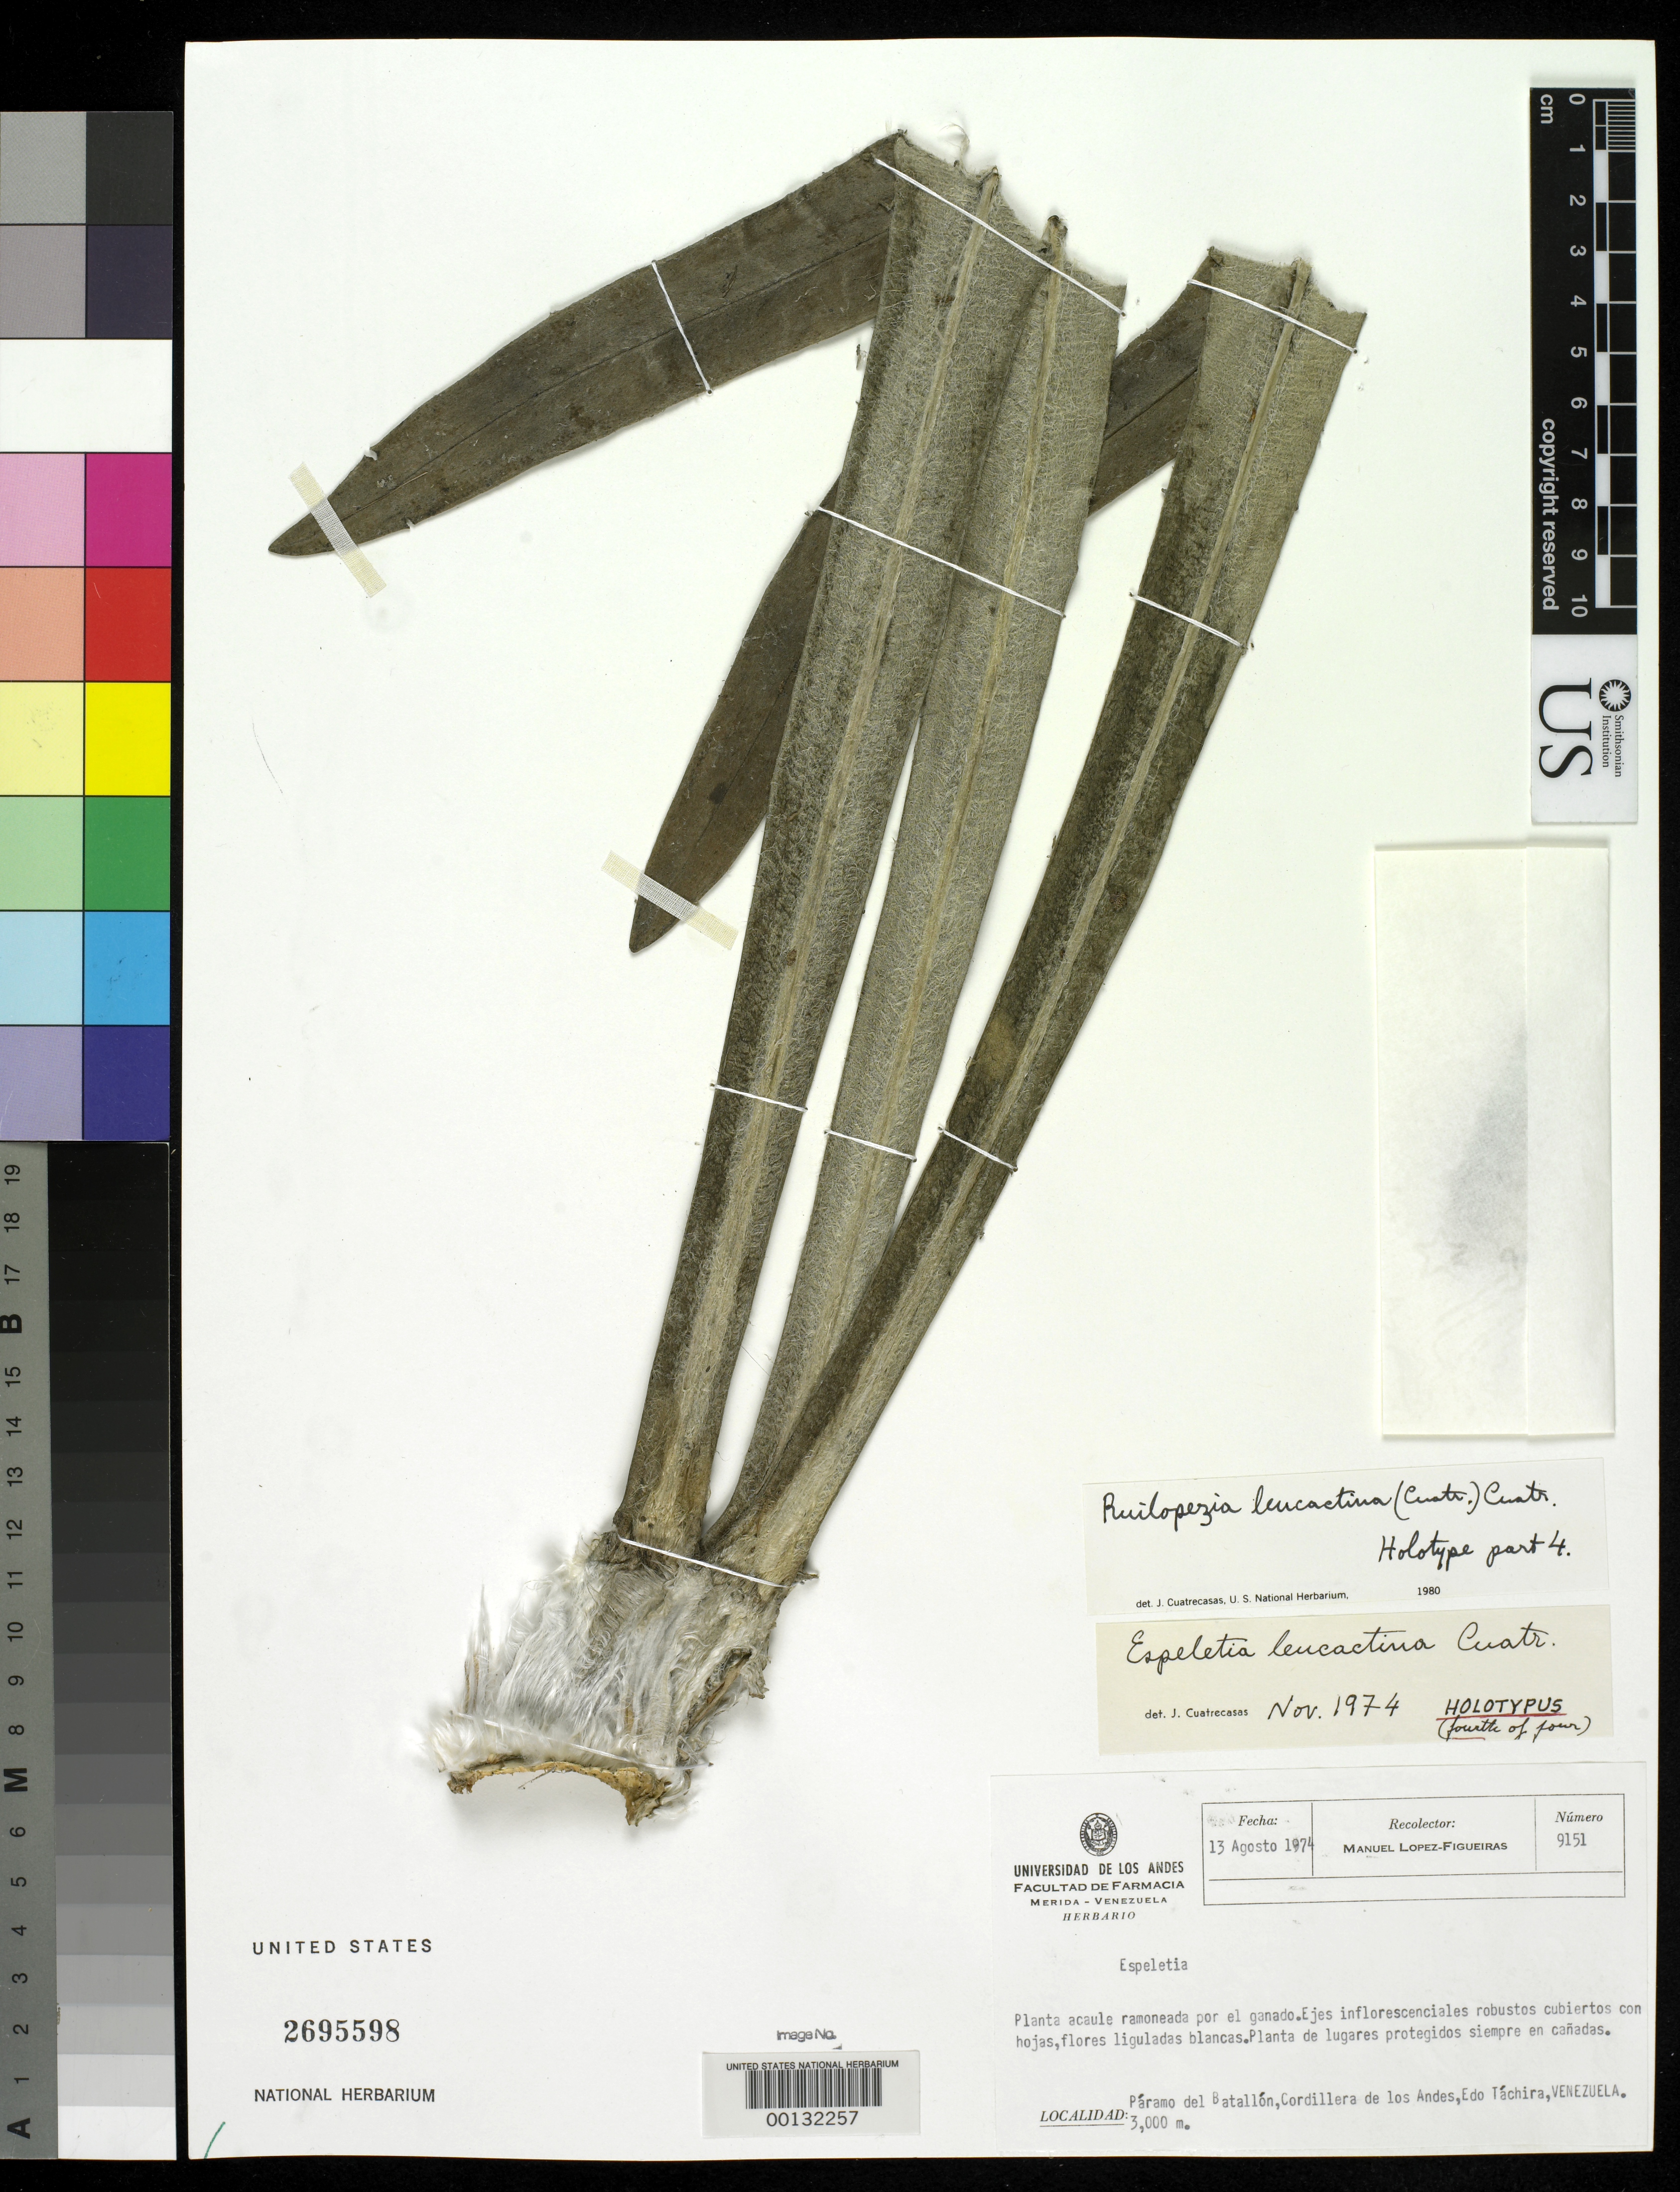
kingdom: Plantae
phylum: Tracheophyta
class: Magnoliopsida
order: Asterales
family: Asteraceae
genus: Espeletia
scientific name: Espeletia leucactina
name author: Cuatrec.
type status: Holotype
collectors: M. López Figueiras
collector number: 9151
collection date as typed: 13 Aug 1974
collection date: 1974-08-13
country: Venezuela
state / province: Tachira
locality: Páramo del Batallon, Cordillera de Los Andes.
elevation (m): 3000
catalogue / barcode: US 2695598